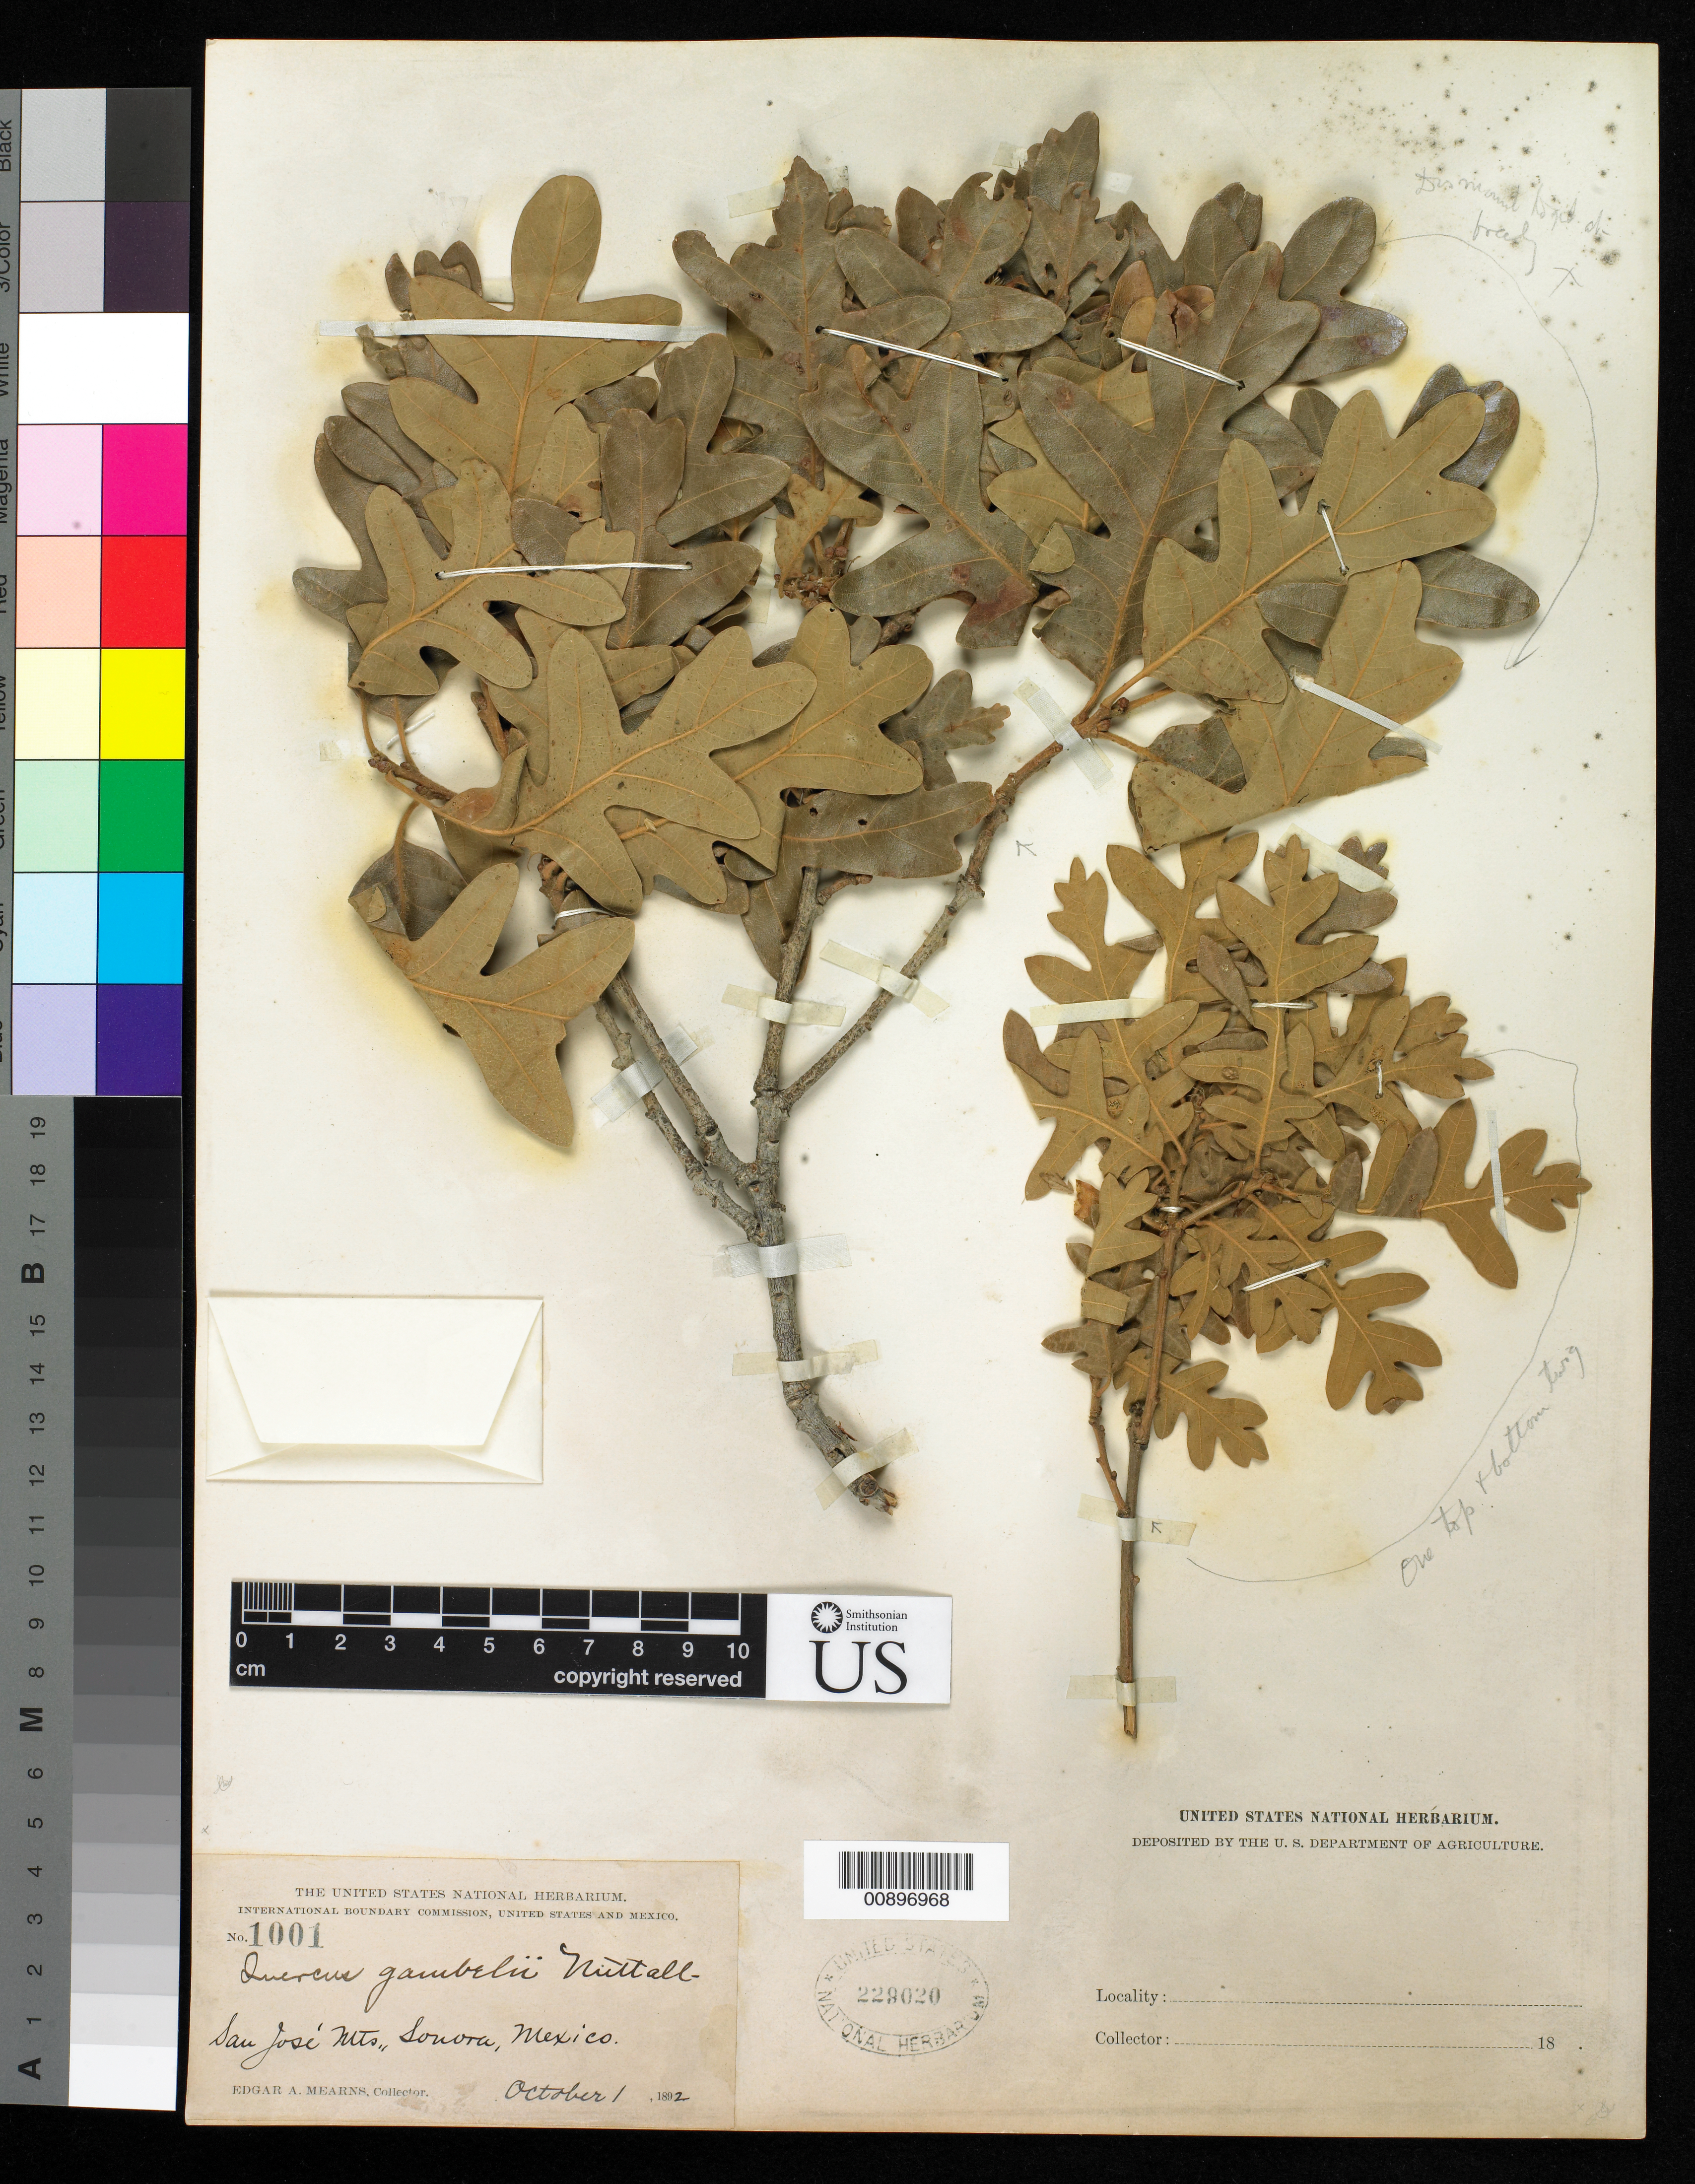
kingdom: Plantae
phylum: Tracheophyta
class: Magnoliopsida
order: Fagales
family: Fagaceae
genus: Quercus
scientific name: Quercus gambelii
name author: Nutt.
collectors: E. A. Mearns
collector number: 1001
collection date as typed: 01 Oct 1892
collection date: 1892-10-01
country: Mexico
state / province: Sonora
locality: San José Mts., Sonora.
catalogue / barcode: US 229020